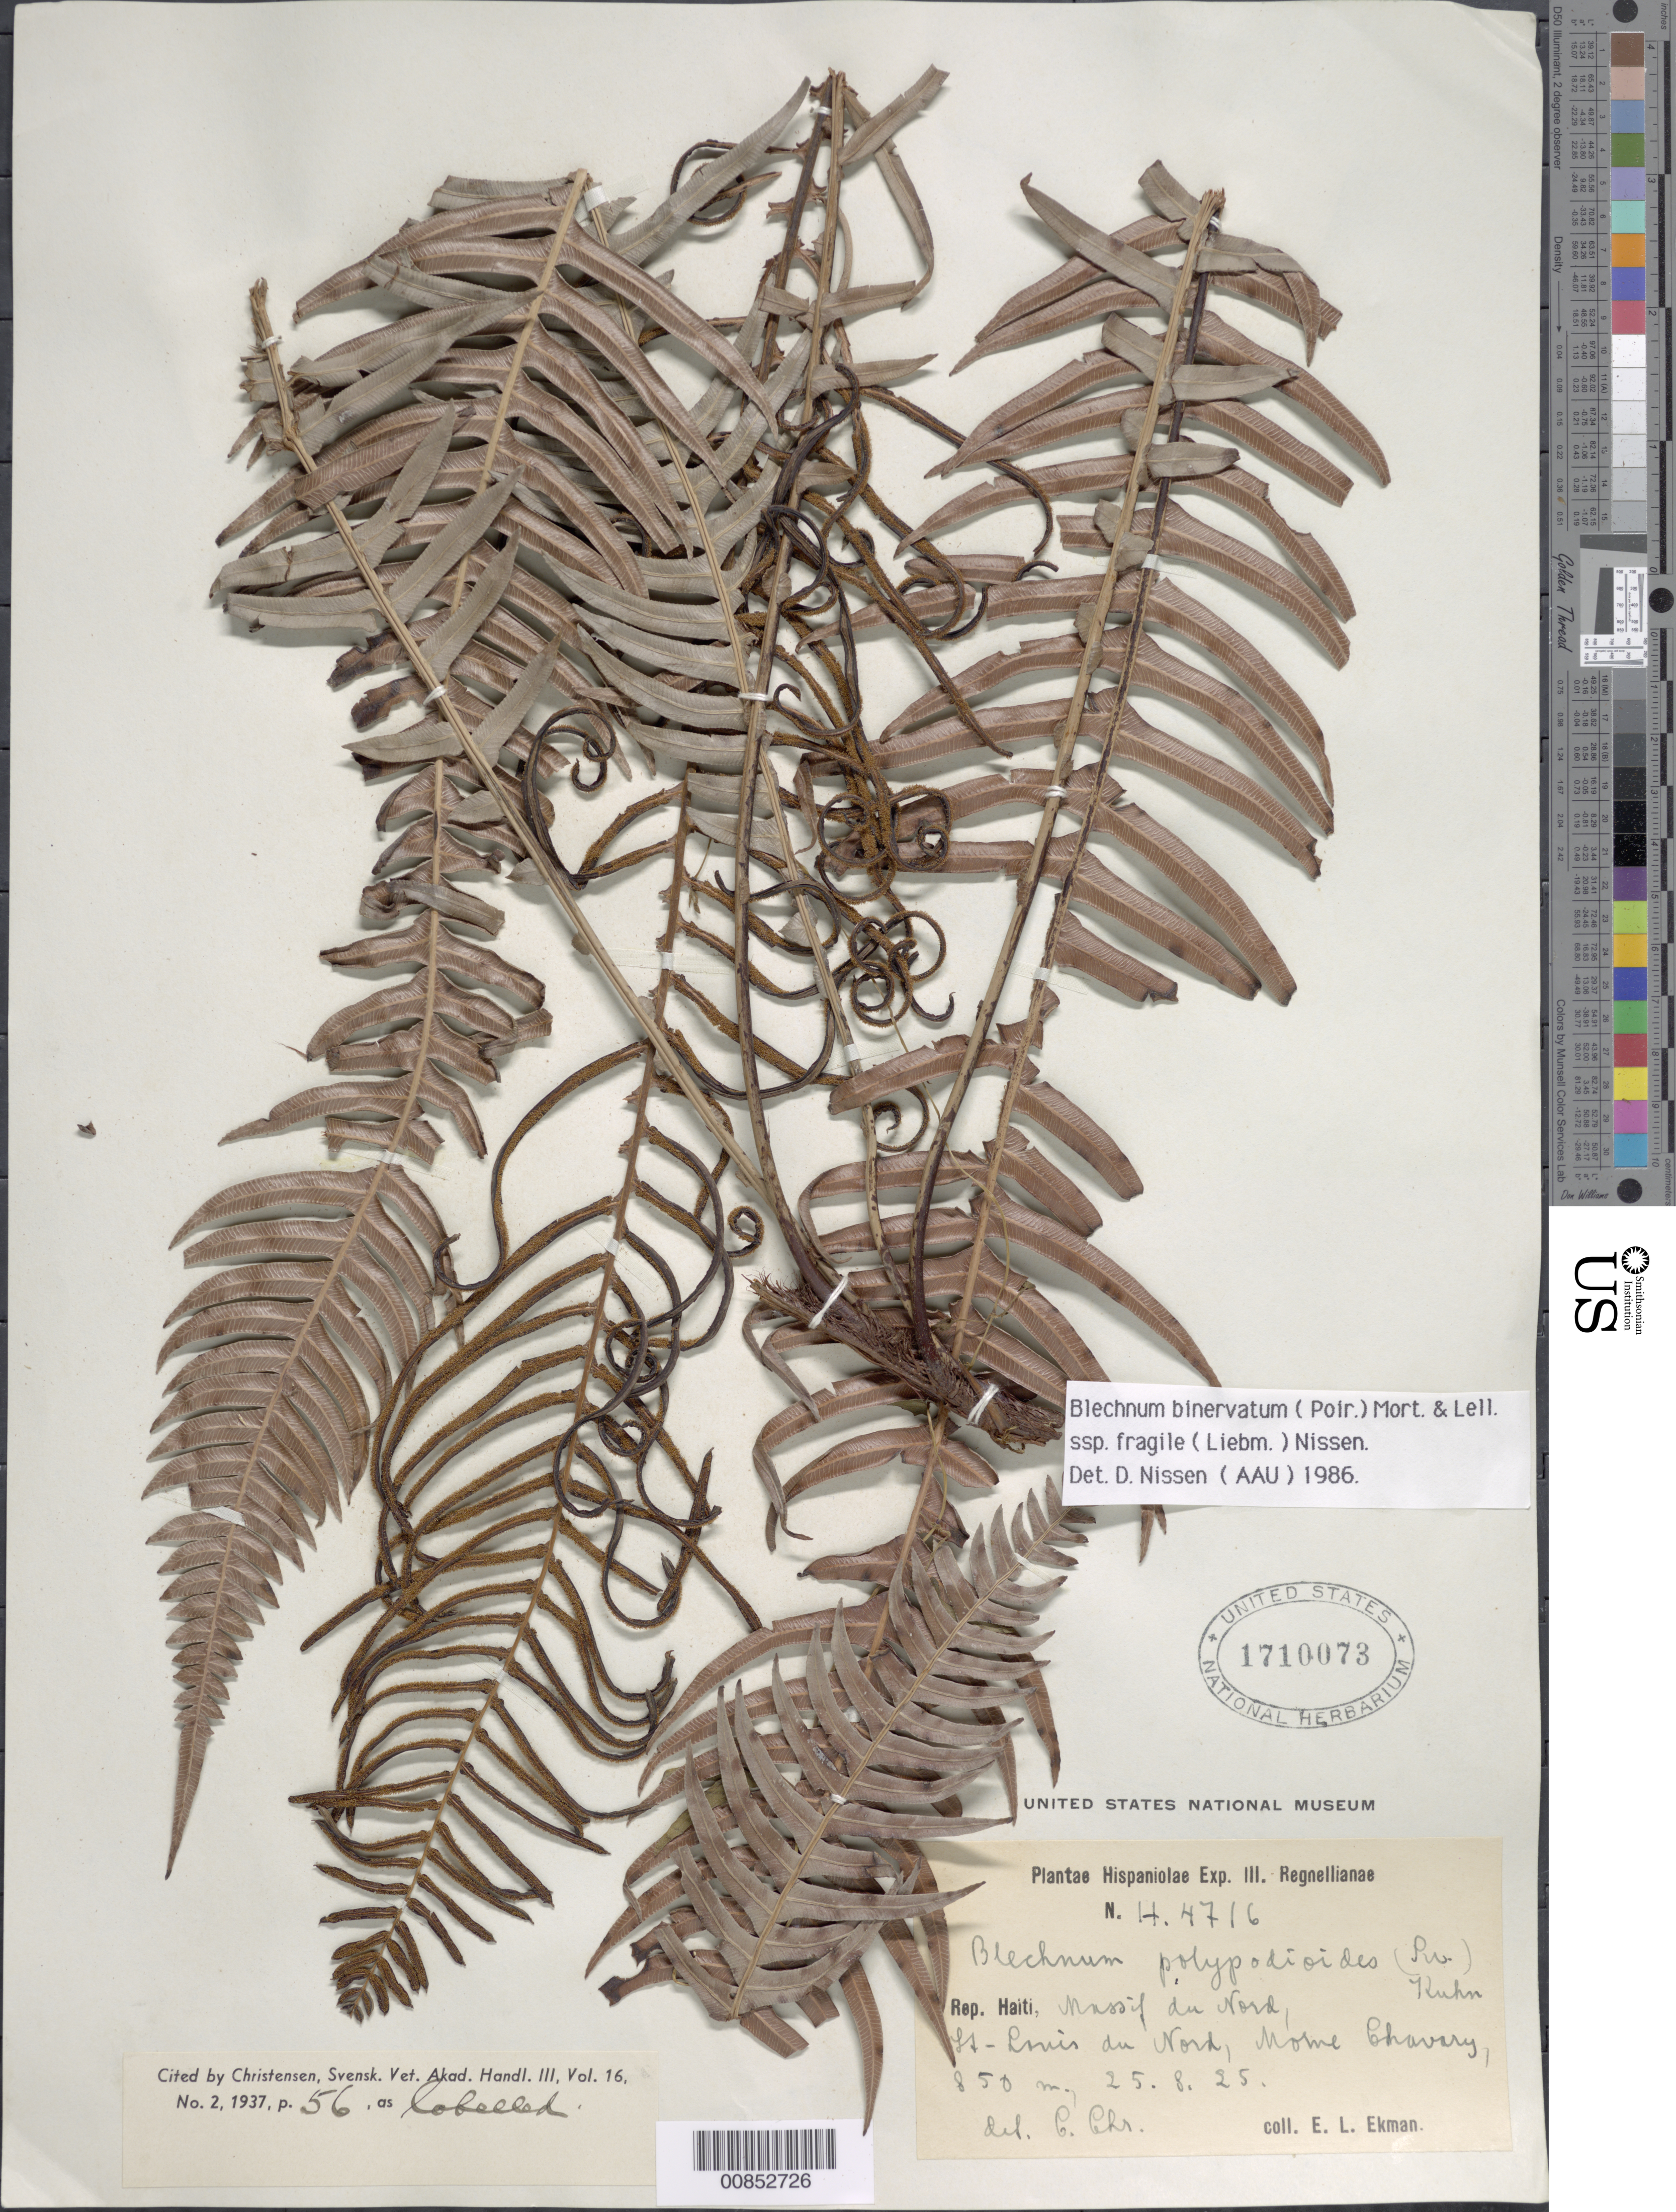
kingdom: Plantae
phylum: Tracheophyta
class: Polypodiopsida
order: Polypodiales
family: Blechnaceae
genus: Blechnum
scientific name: Blechnum fragile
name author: (Liebm.) C.V. Morton & Lellinger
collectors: E. L. Ekman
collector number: H 4716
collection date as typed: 25 Aug 1925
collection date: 1925-08-25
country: Haiti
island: Hispaniola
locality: Massif du Nord, St. Louis du Nord, Morne Chavary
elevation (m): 850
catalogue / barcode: US 1710073